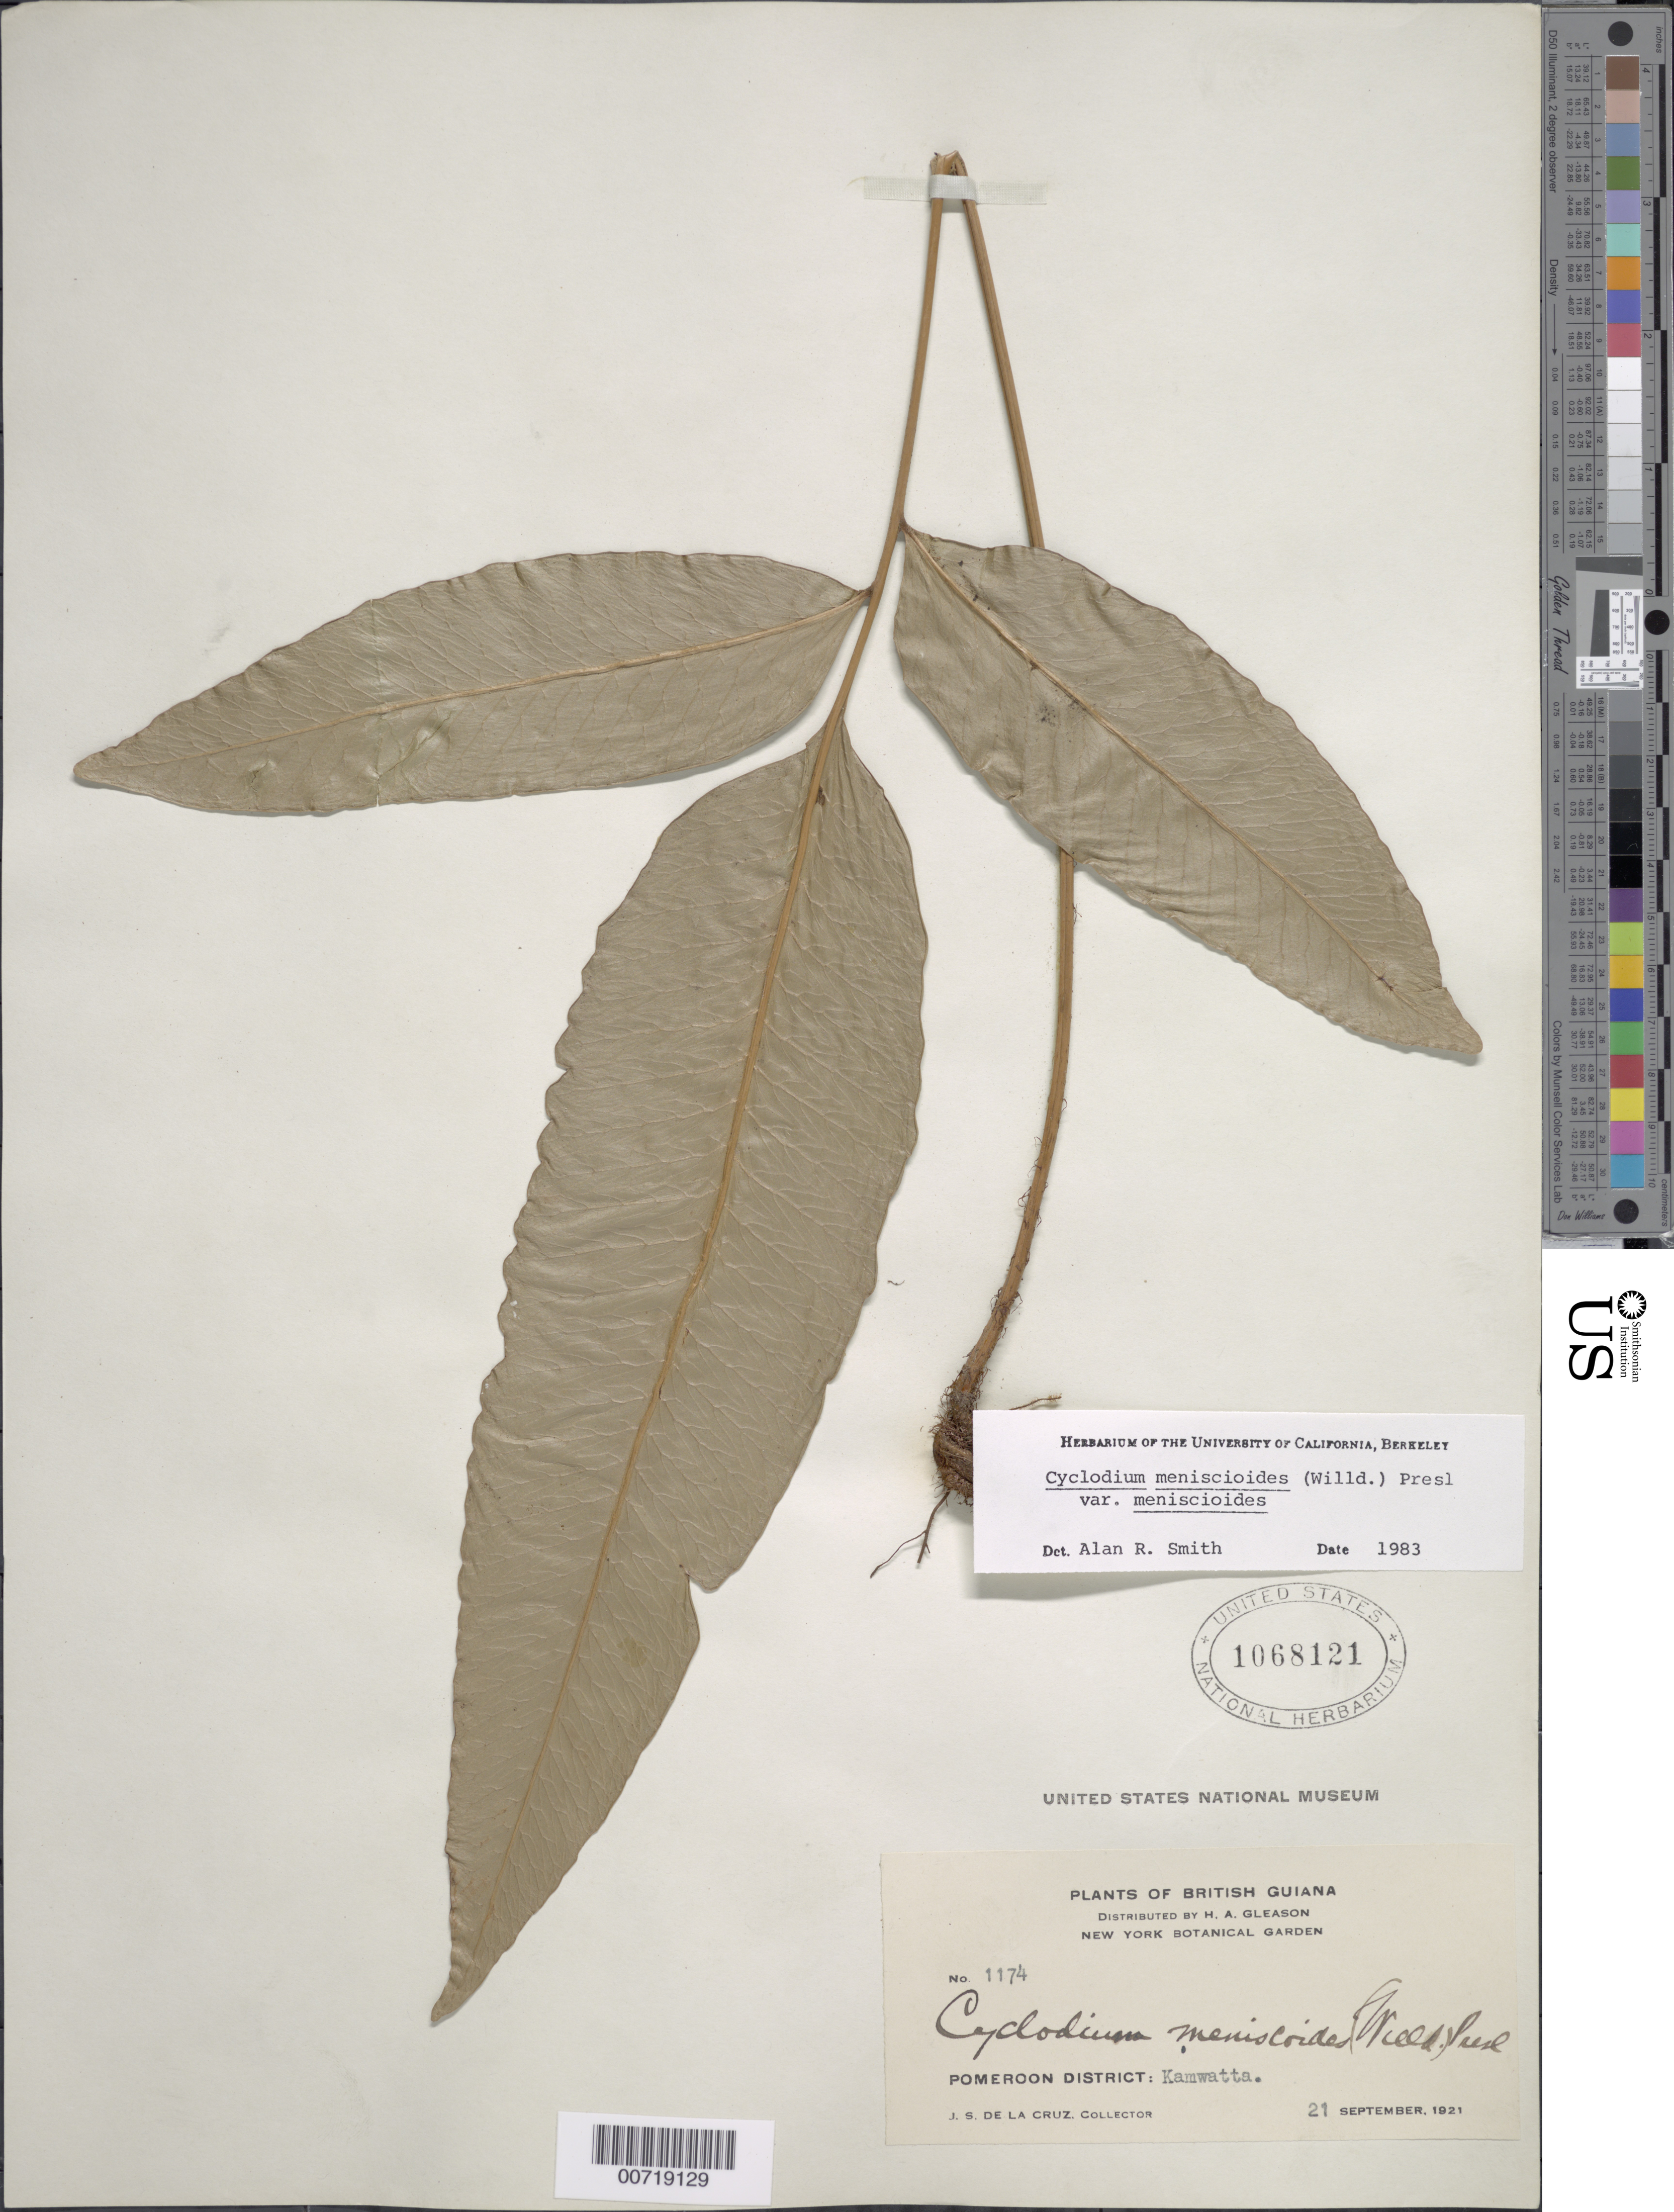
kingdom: Plantae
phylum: Tracheophyta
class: Polypodiopsida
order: Polypodiales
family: Dryopteridaceae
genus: Cyclodium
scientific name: Cyclodium meniscioides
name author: (Willd.) C. Presl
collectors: J. S. de la Cruz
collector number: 1174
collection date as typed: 21-Sep-21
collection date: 1921-09-21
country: Guyana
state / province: Barima-Waini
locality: Kamwatta, Pomeroon Dist.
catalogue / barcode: US 1068121